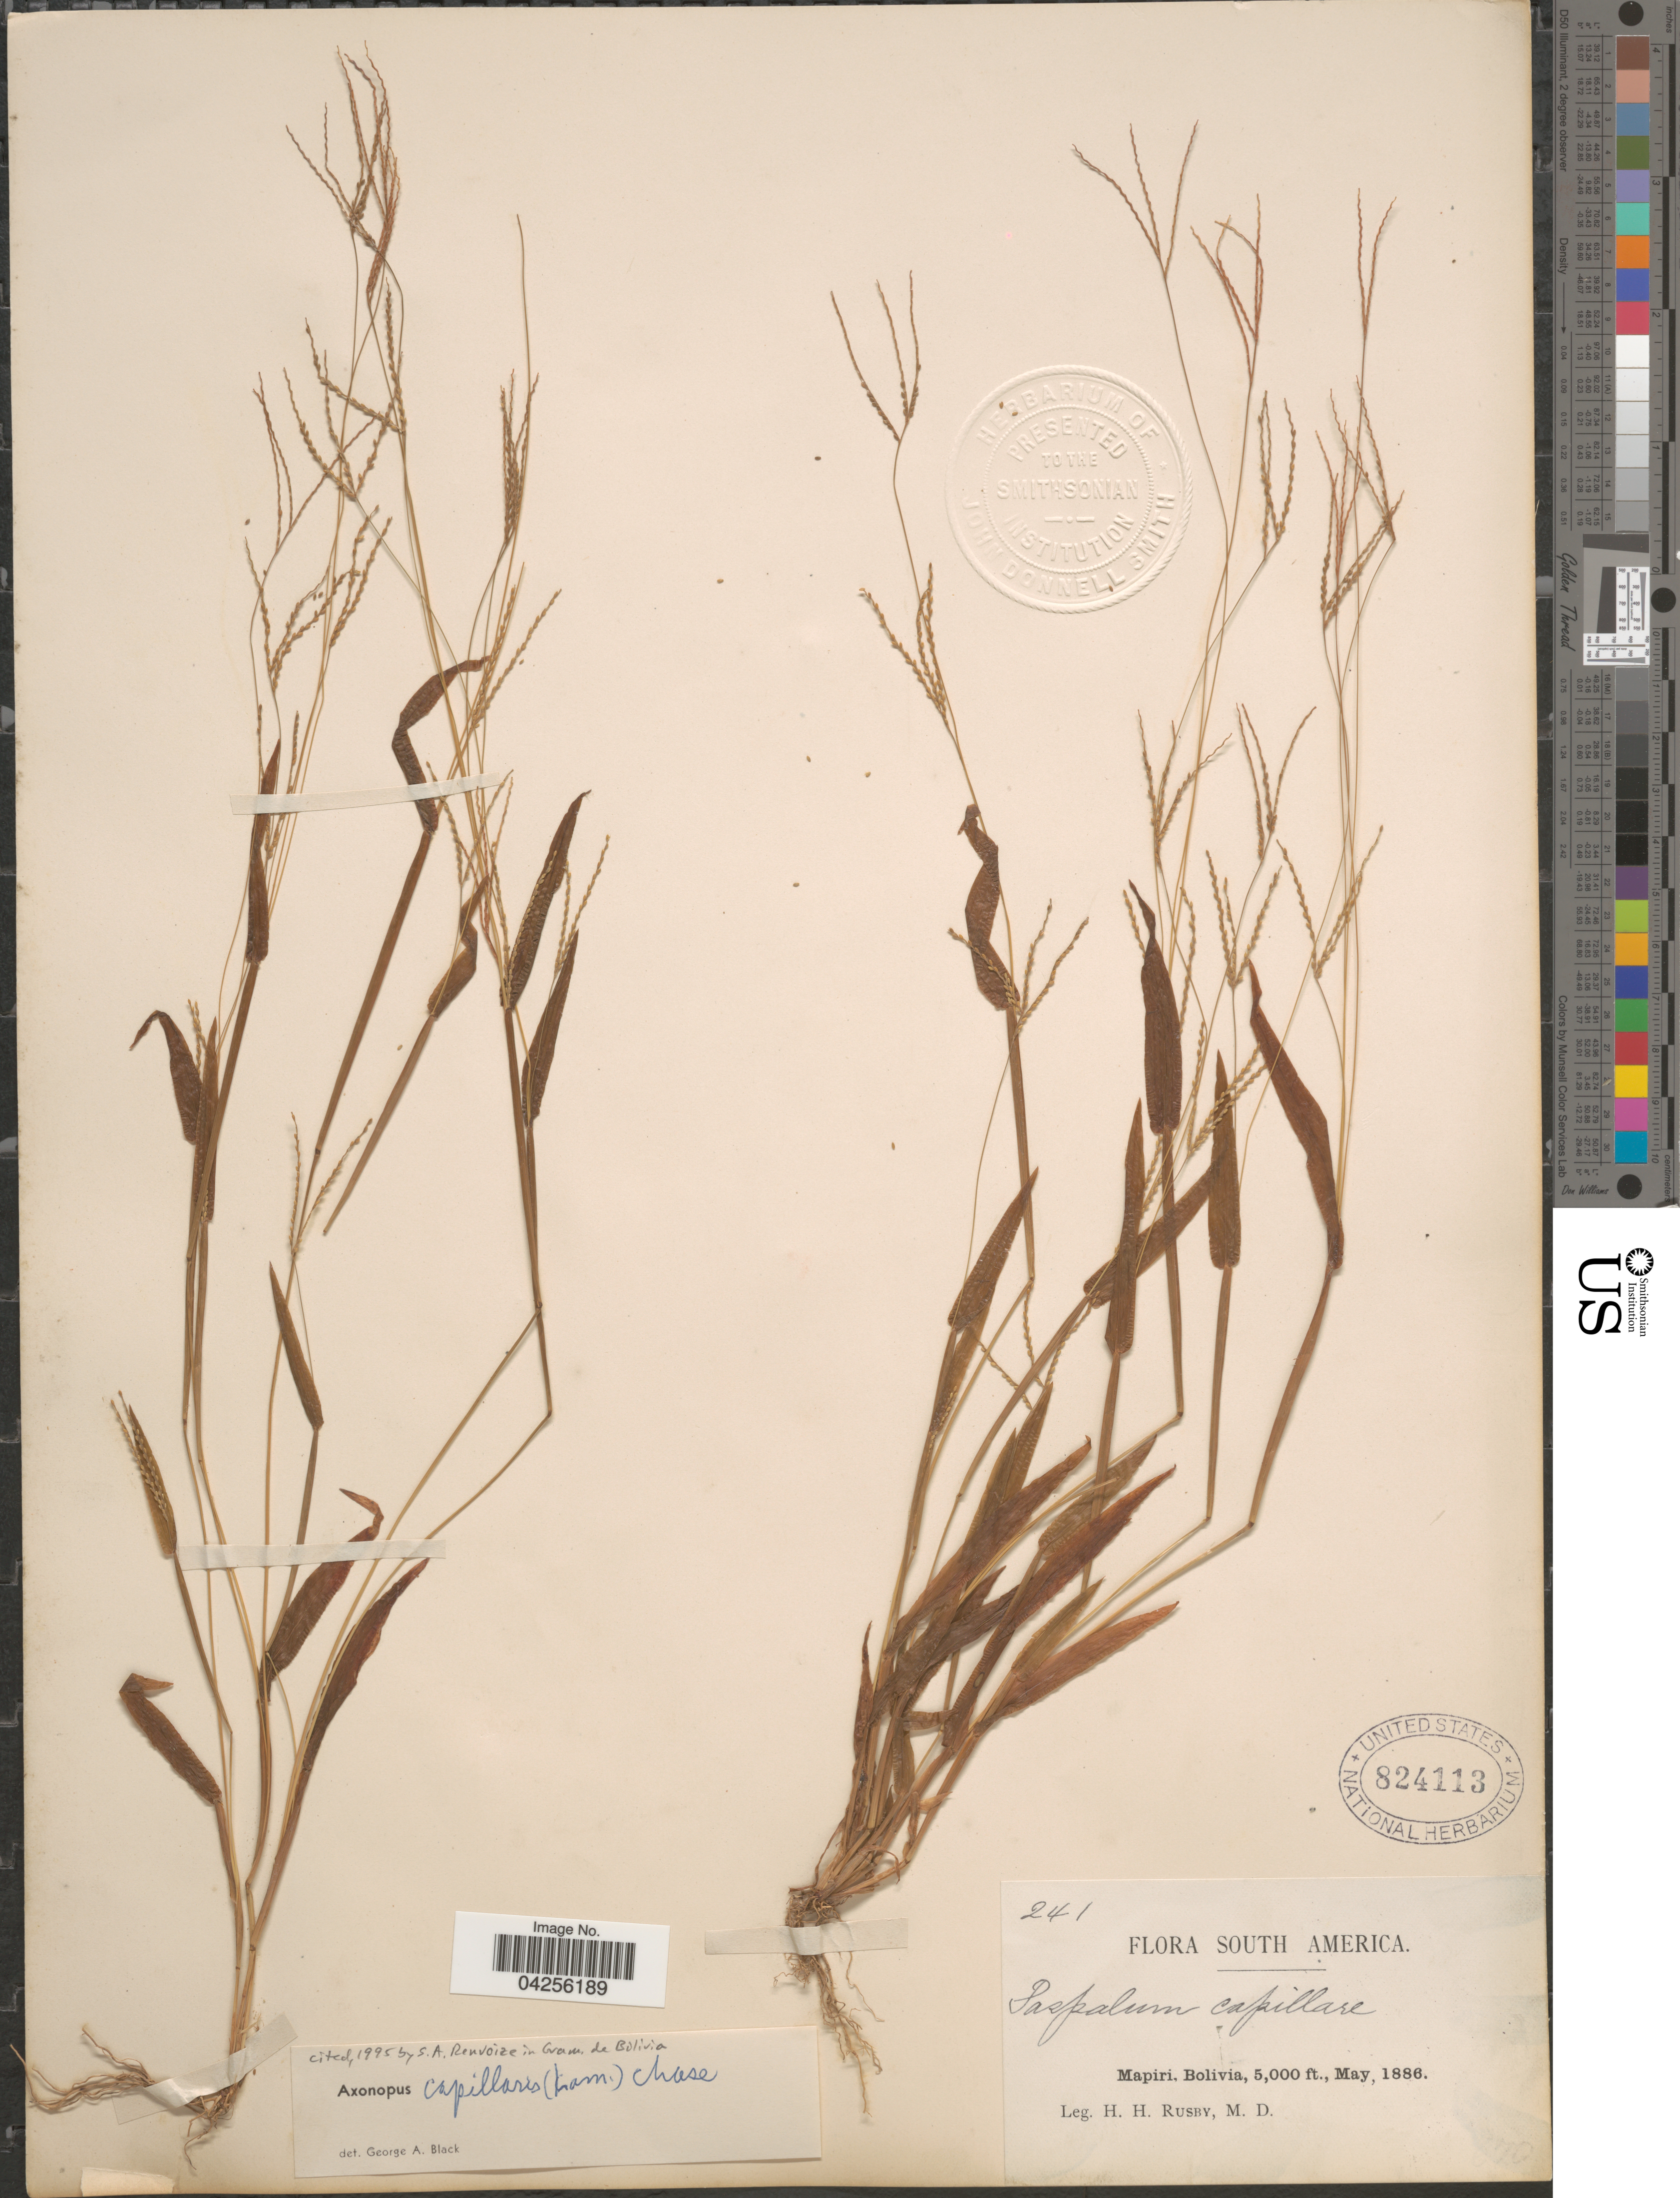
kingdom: Plantae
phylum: Tracheophyta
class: Liliopsida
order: Poales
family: Poaceae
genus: Axonopus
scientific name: Axonopus capillaris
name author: (Lam.) Chase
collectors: H. H. Rusby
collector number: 241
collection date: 1886-05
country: Bolivia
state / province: La Páz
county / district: Larecaja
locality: Mapiri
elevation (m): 1524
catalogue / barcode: US 824113